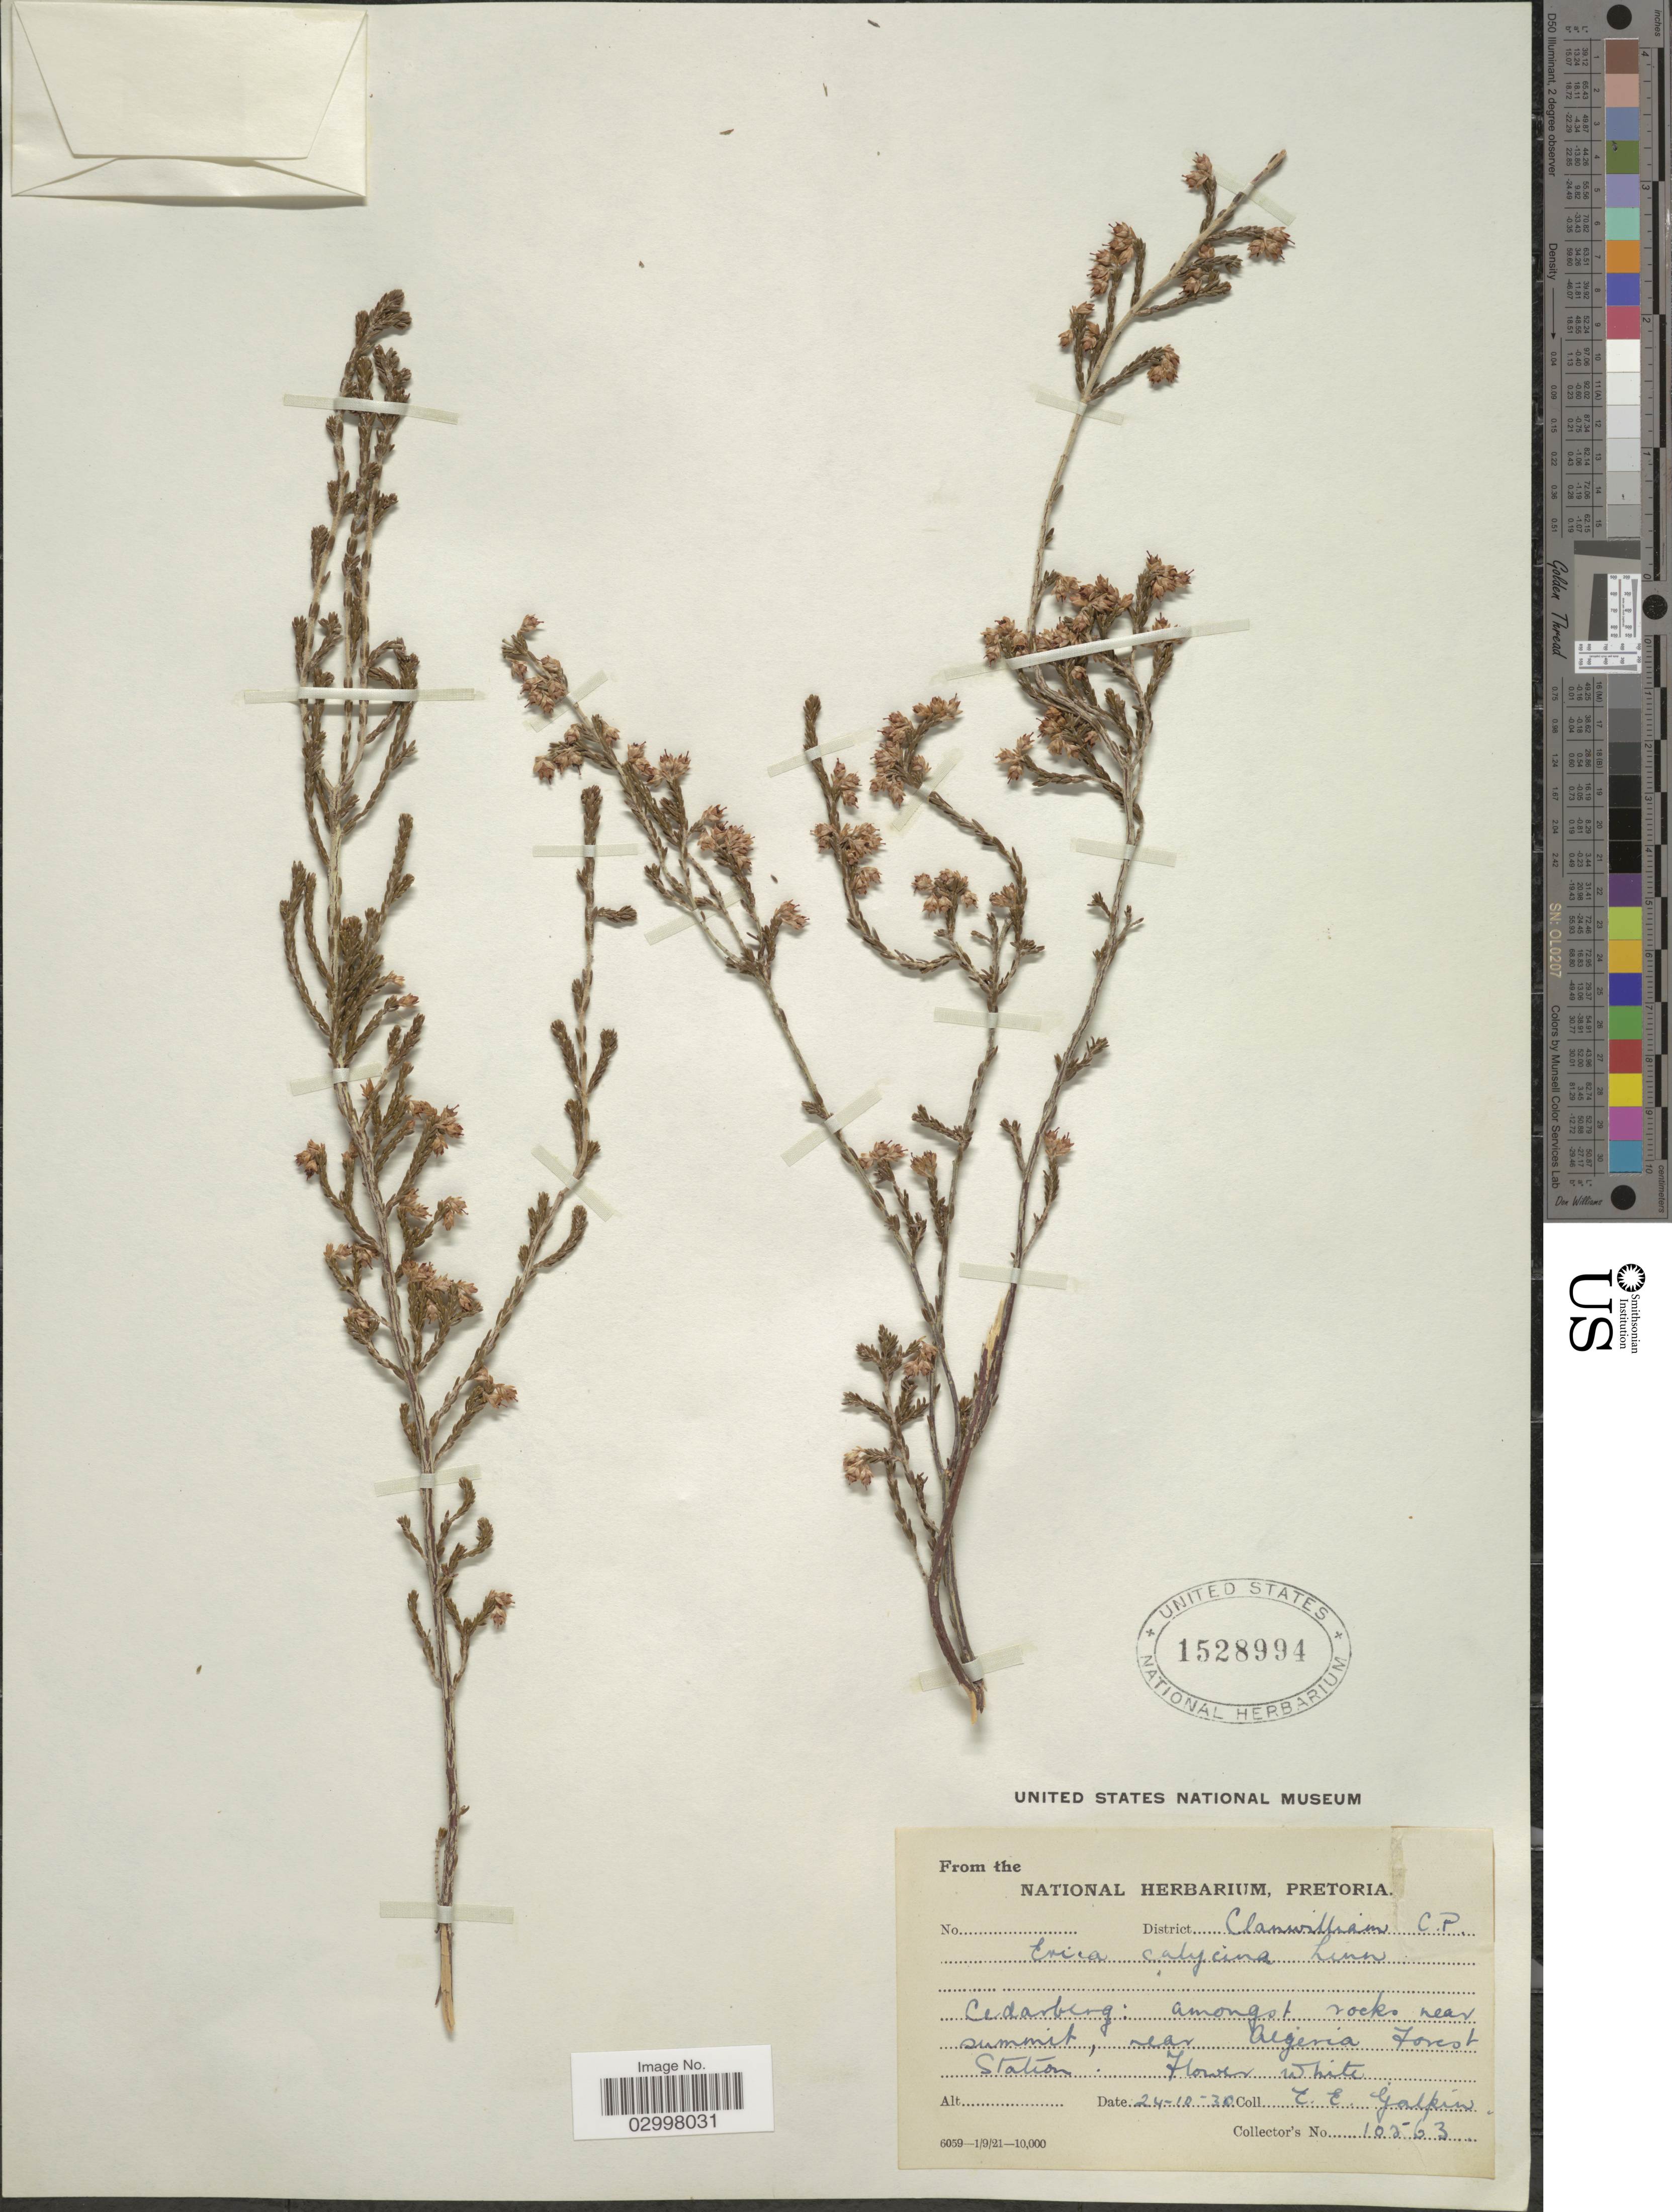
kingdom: Plantae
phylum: Tracheophyta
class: Magnoliopsida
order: Ericales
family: Ericaceae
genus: Erica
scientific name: Erica calycina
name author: L.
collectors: E. Galpin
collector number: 10563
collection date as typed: Transcribed d/m/y: 24/10/30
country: South Africa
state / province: Western Cape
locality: District Clanwilliam, C.P. Cedarberg: amongst rocks near summit, near Algeria Forest Station.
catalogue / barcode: US 1528994